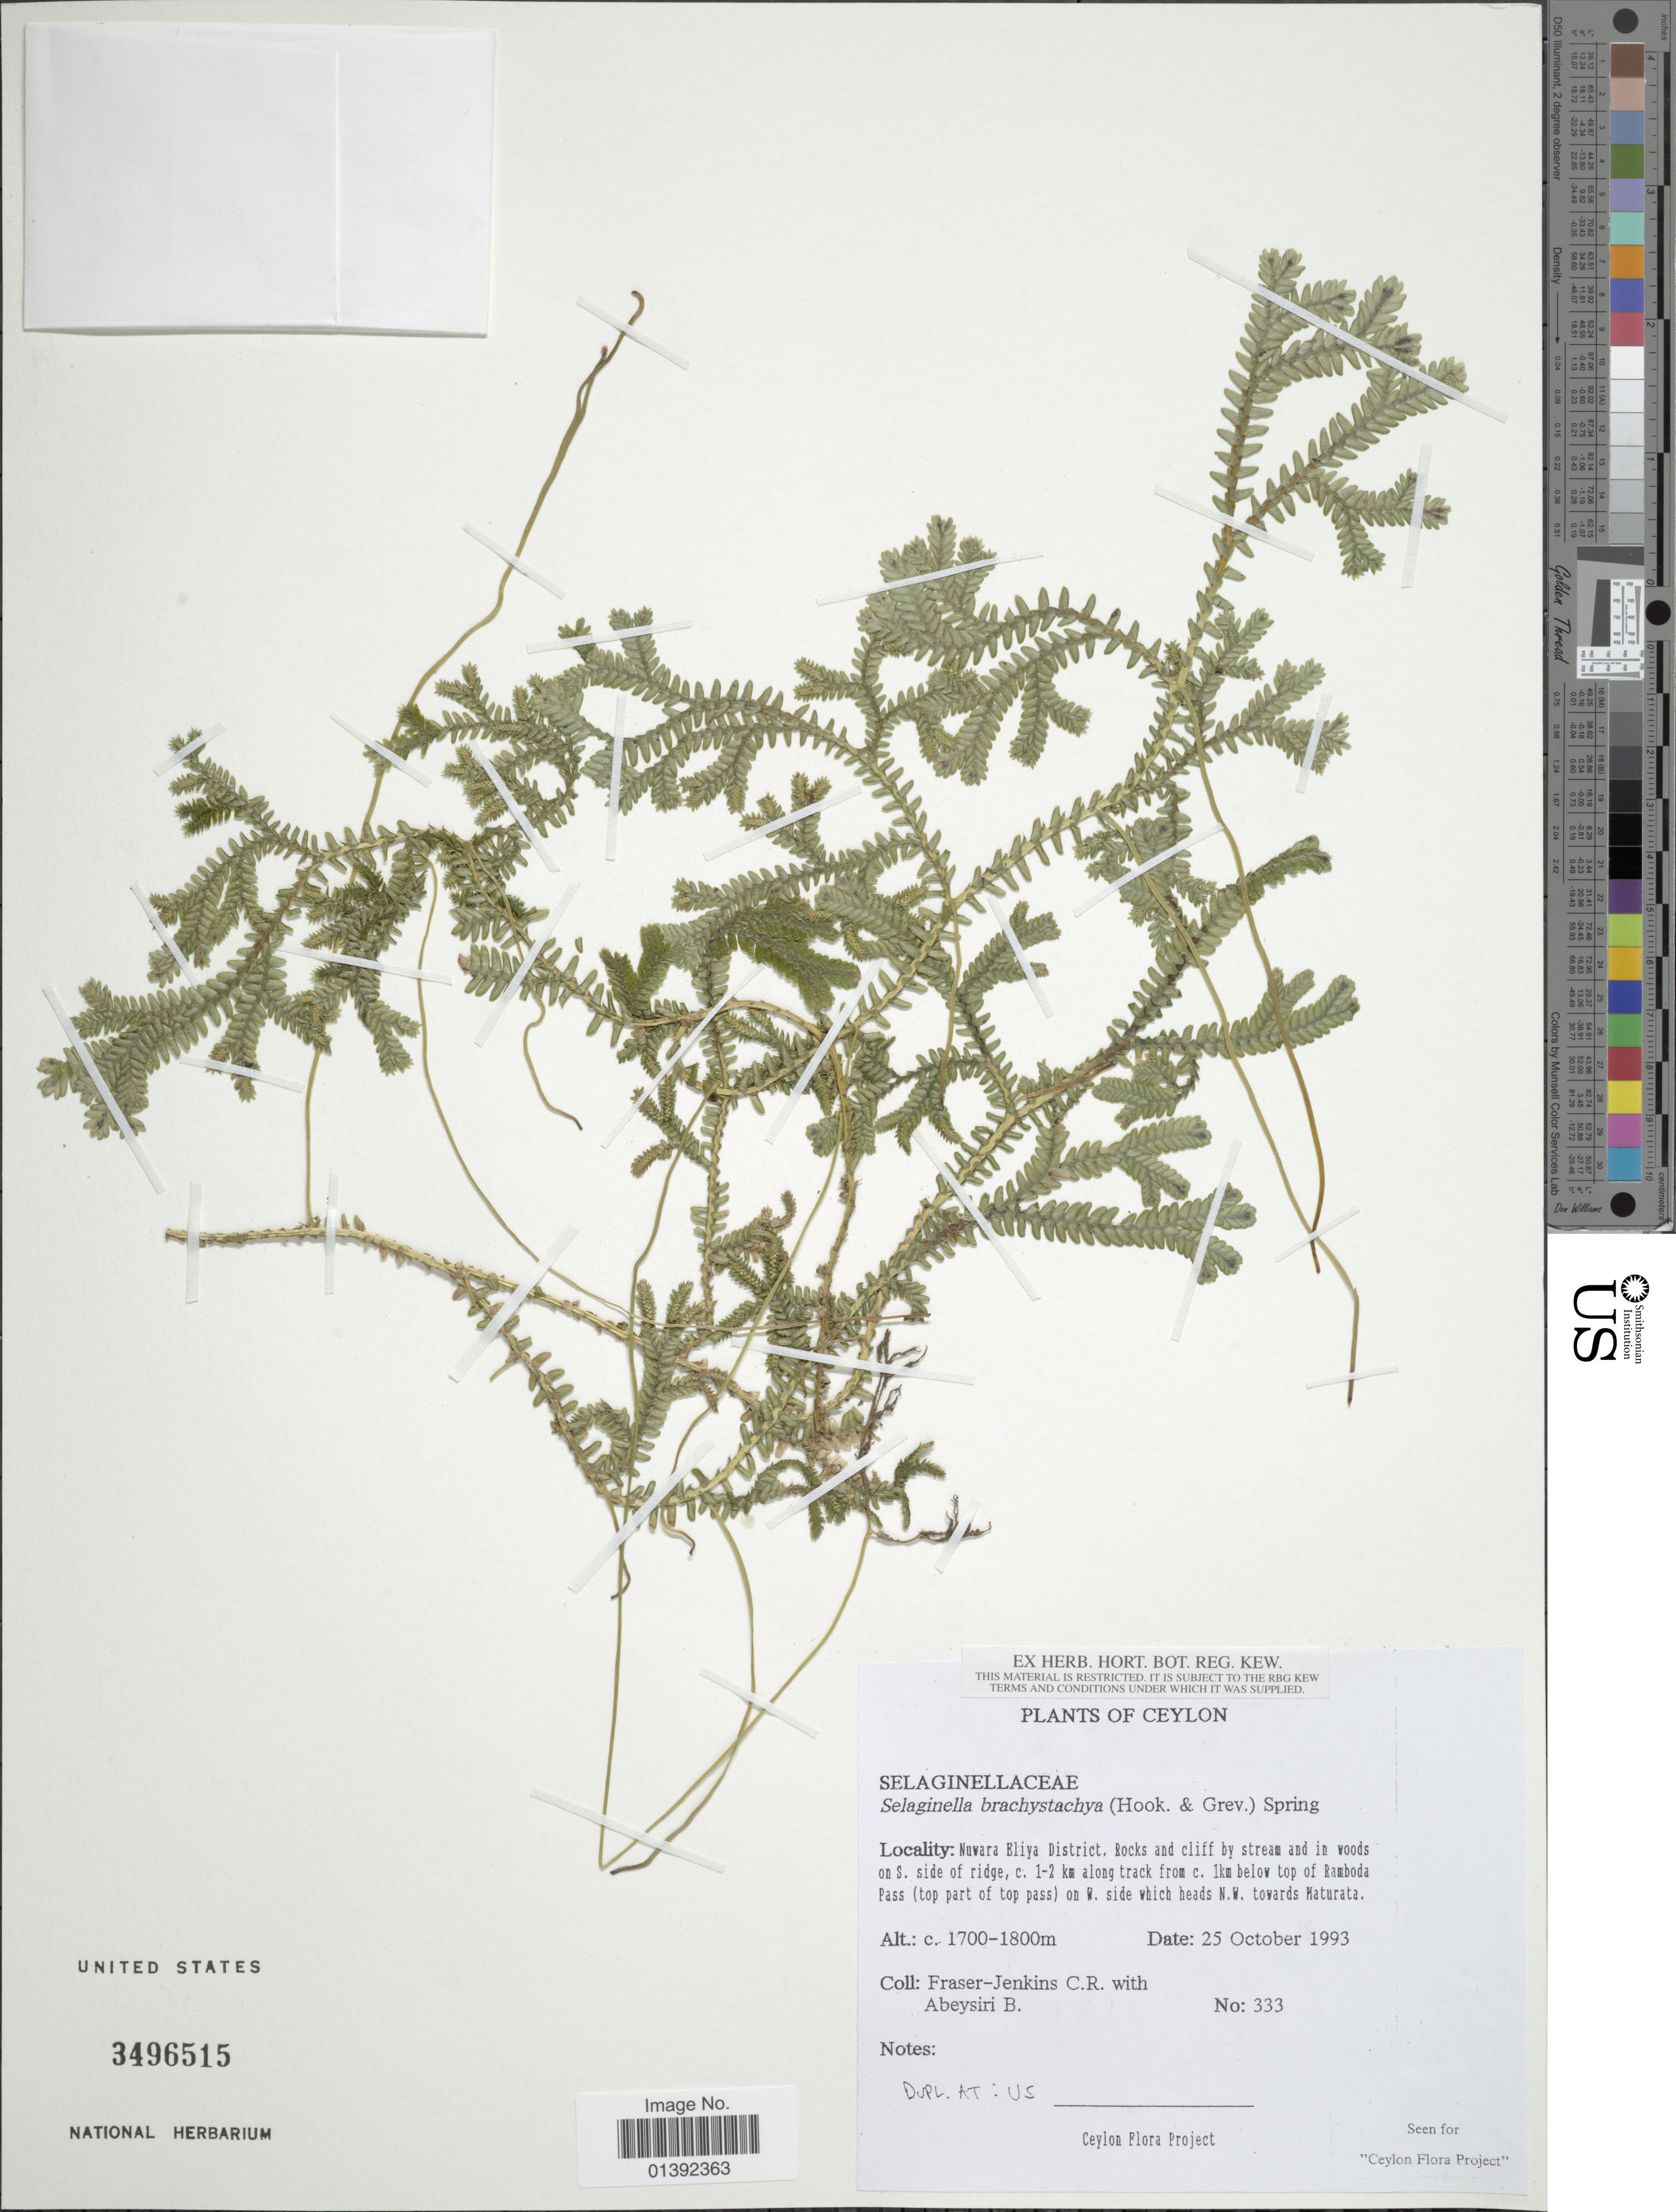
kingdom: Plantae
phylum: Tracheophyta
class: Lycopodiopsida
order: Selaginellales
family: Selaginellaceae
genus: Selaginella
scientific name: Selaginella sp.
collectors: C. R. Fraser-Jenkins & B. Abeysiri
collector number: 333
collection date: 1993-10-25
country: Sri Lanka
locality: Ceylon, Nuuwara Eliya District, c. 1-2 km along track from c. 1km below top of Ramboda Pass (top part of top pass) on W side which heads N.W. towards Maturata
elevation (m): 1700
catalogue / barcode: US 3496515